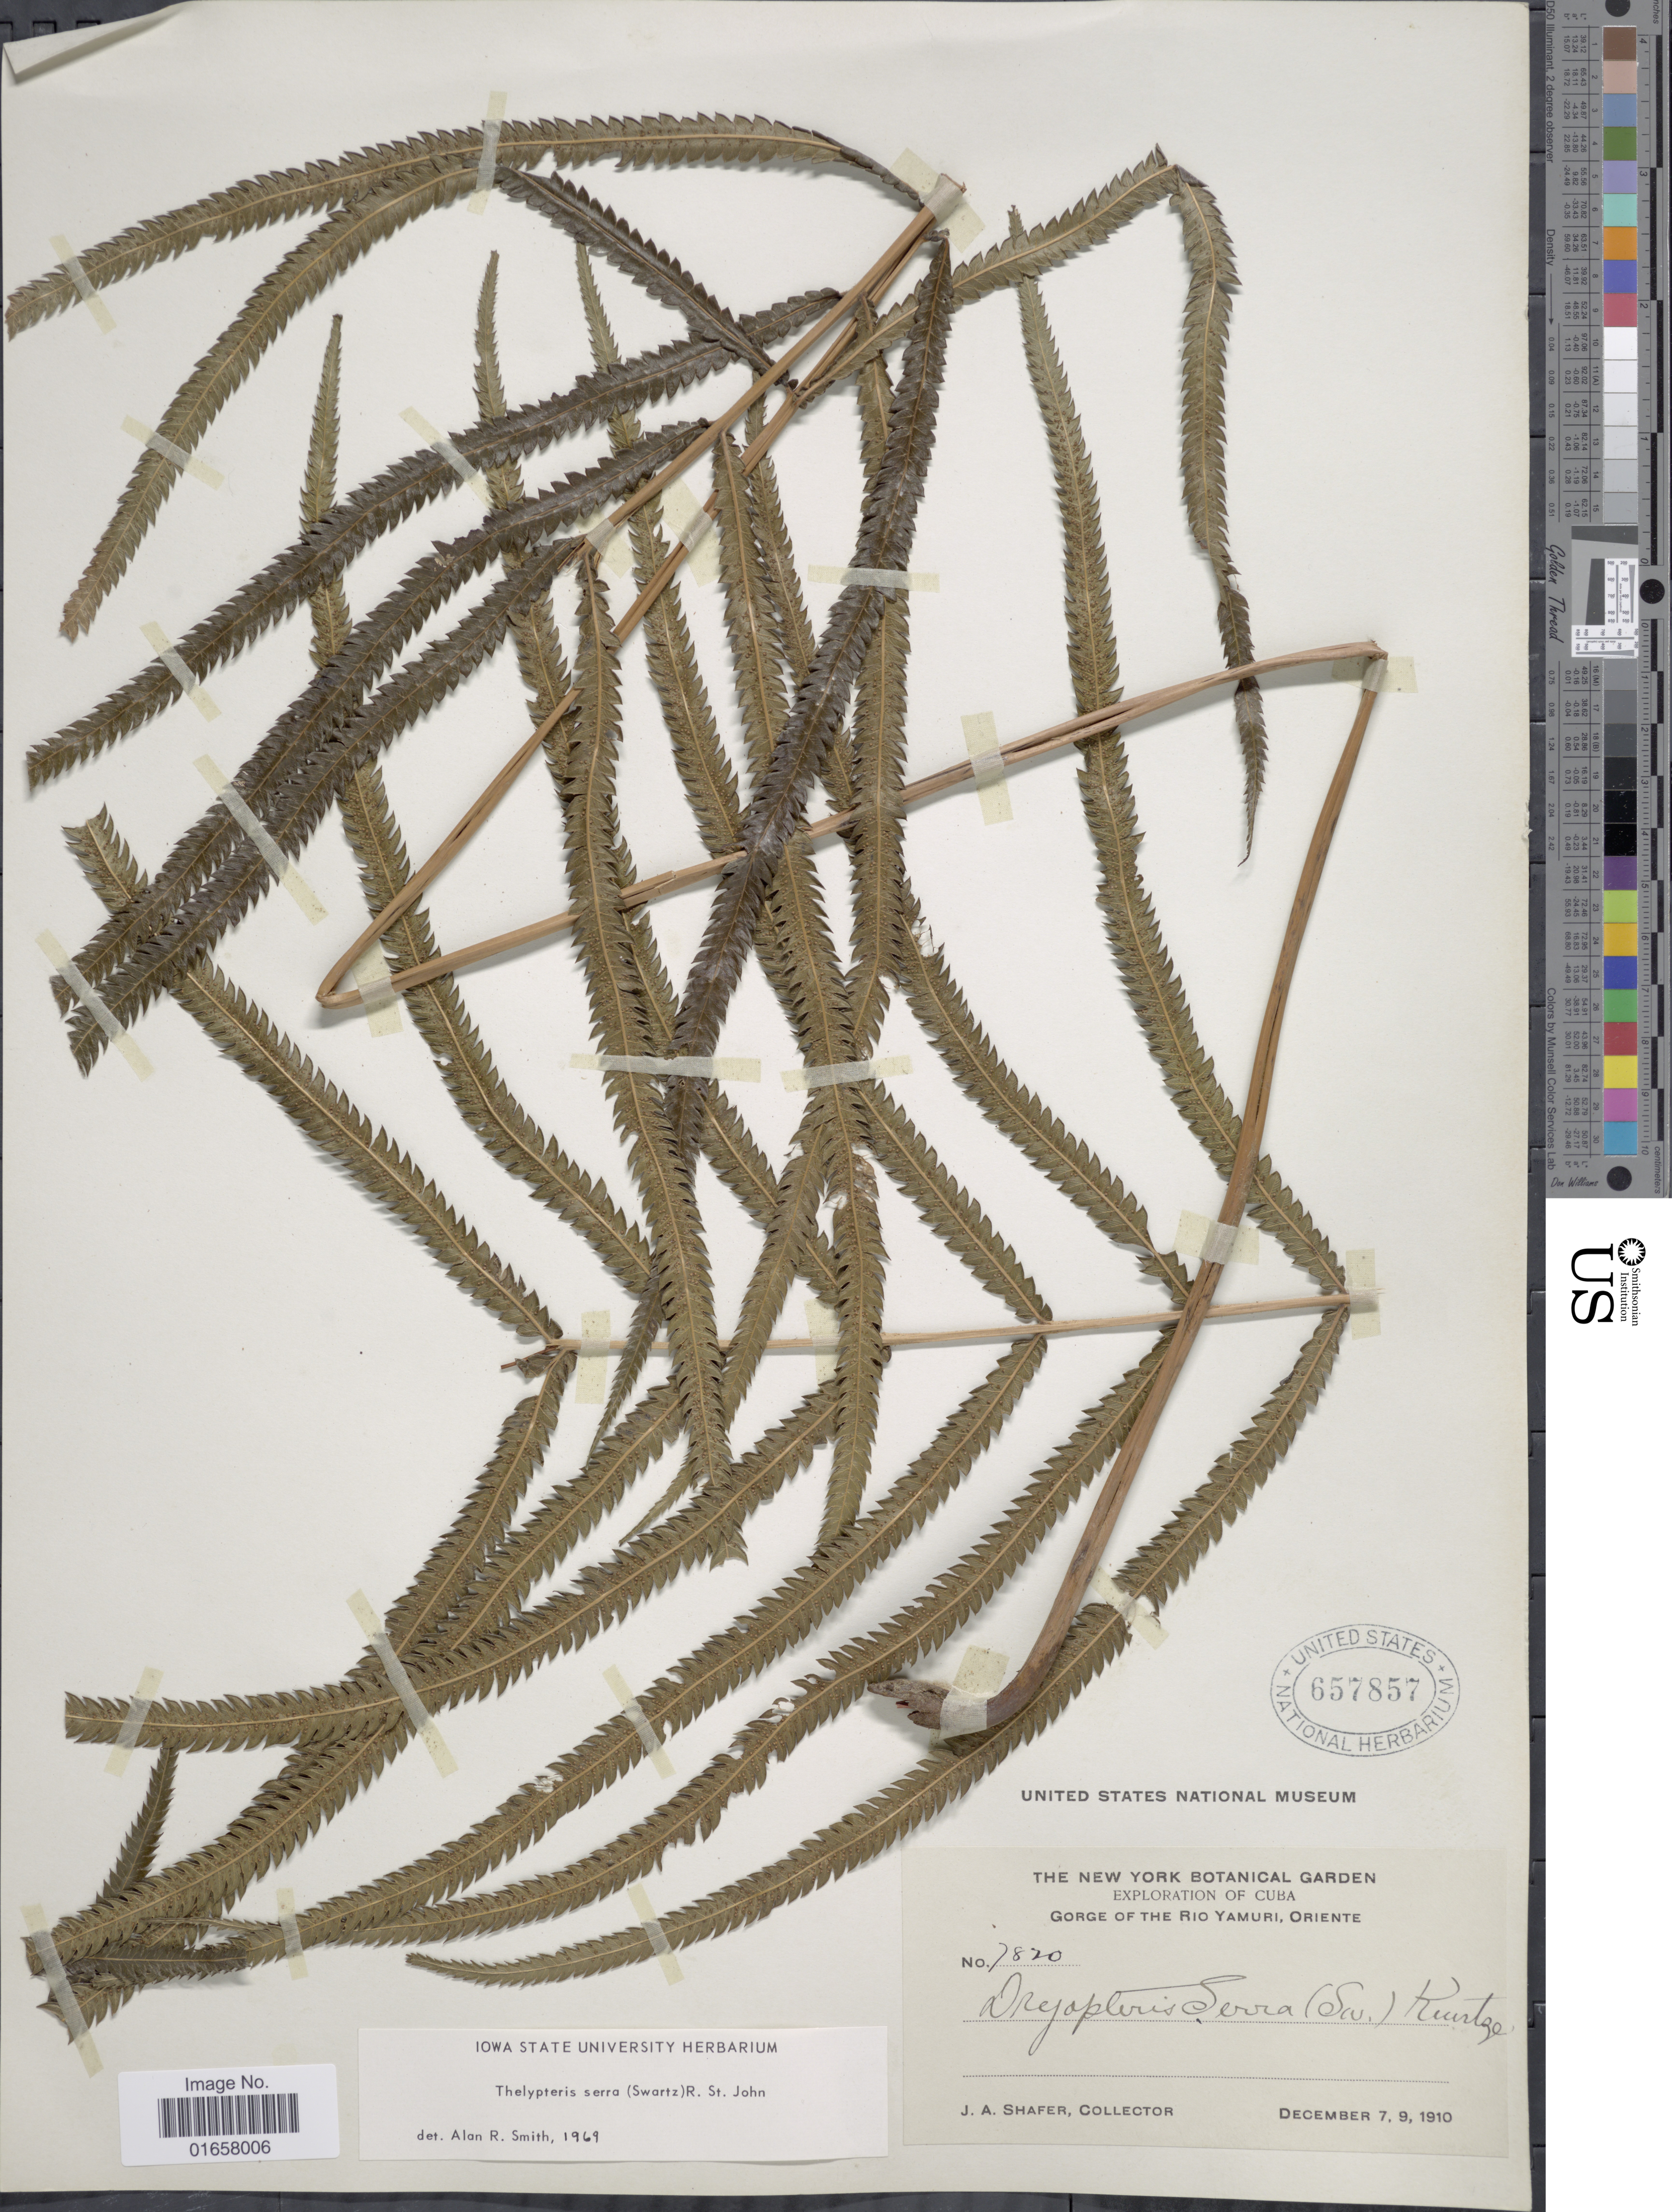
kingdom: Plantae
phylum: Tracheophyta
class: Polypodiopsida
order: Polypodiales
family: Thelypteridaceae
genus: Christella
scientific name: Christella serra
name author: (Sw.) Holttum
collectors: J. A. Shafer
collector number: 7820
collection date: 1910-12-07/1910-12-09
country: Cuba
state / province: Oriente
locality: Cuba, Gorge of the Rio Yamuri, Oriente.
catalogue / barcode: US 657857